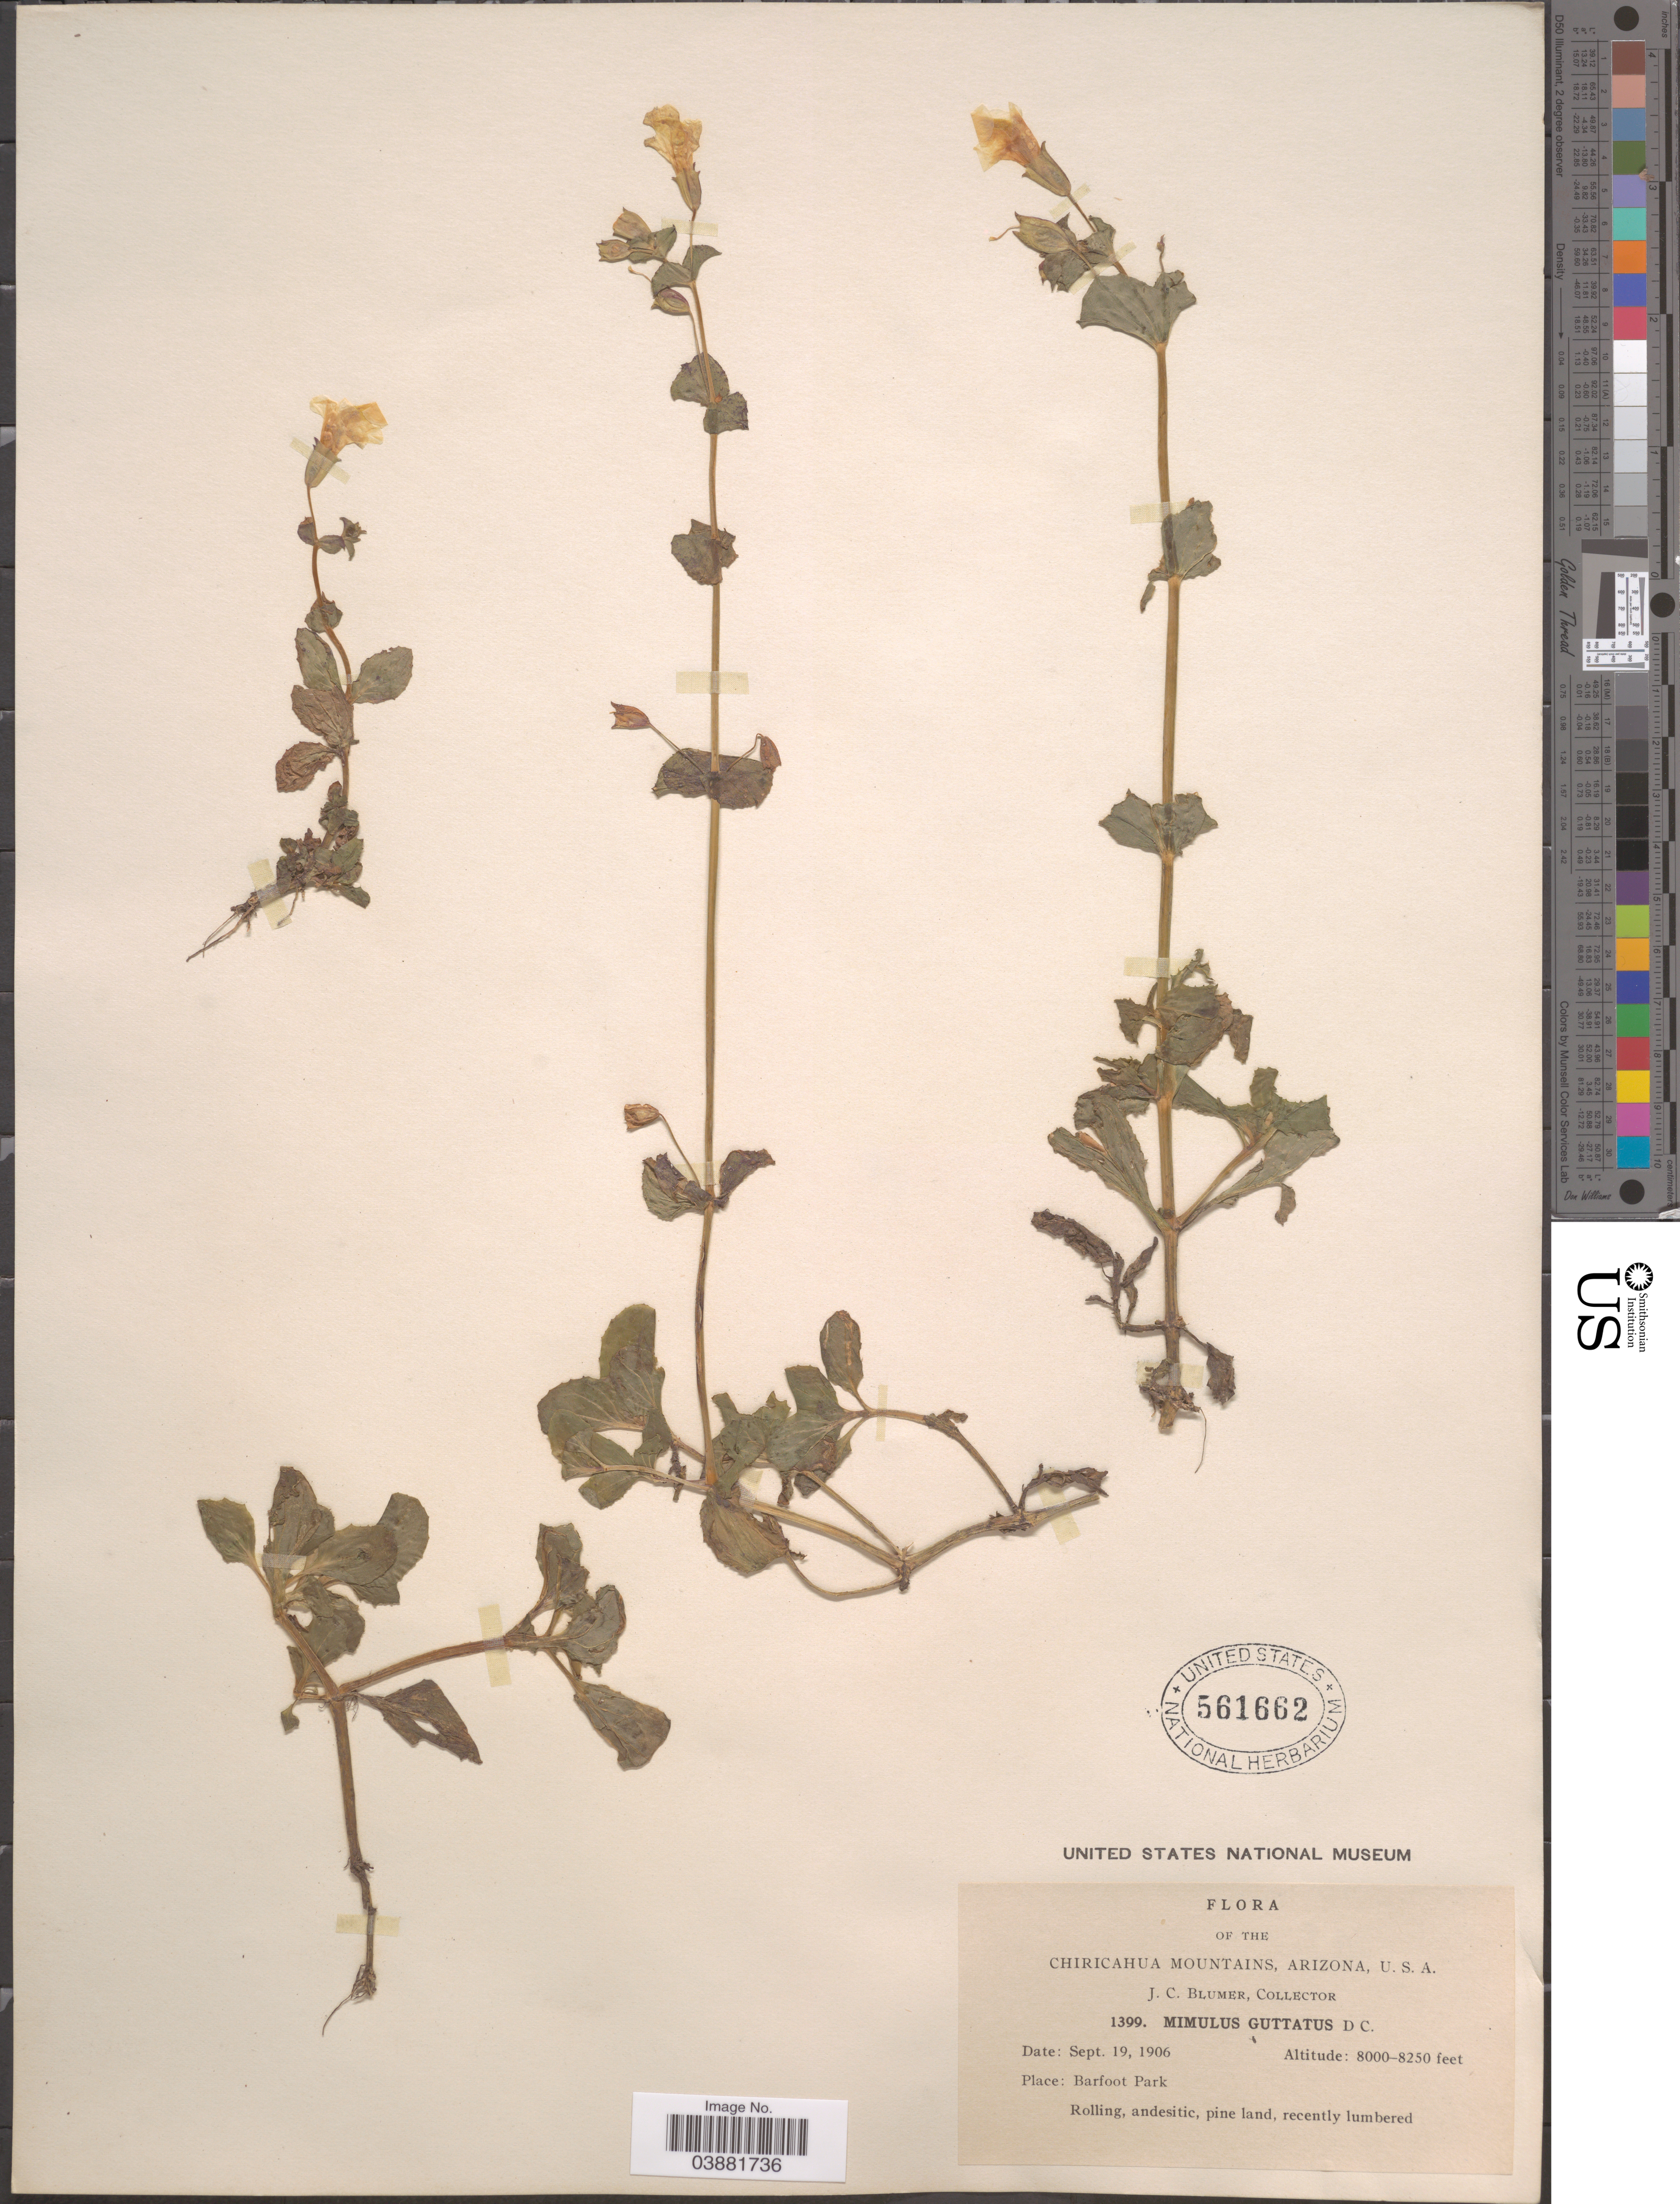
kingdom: Plantae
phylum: Tracheophyta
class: Magnoliopsida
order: Lamiales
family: Phrymaceae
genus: Mimulus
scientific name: Mimulus guttatus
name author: DC.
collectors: J. C. Blumer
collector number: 1399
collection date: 1906-09-19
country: United States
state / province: Arizona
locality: Chiricahua Mountains. Barfoot Park.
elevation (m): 2438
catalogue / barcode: US 561662